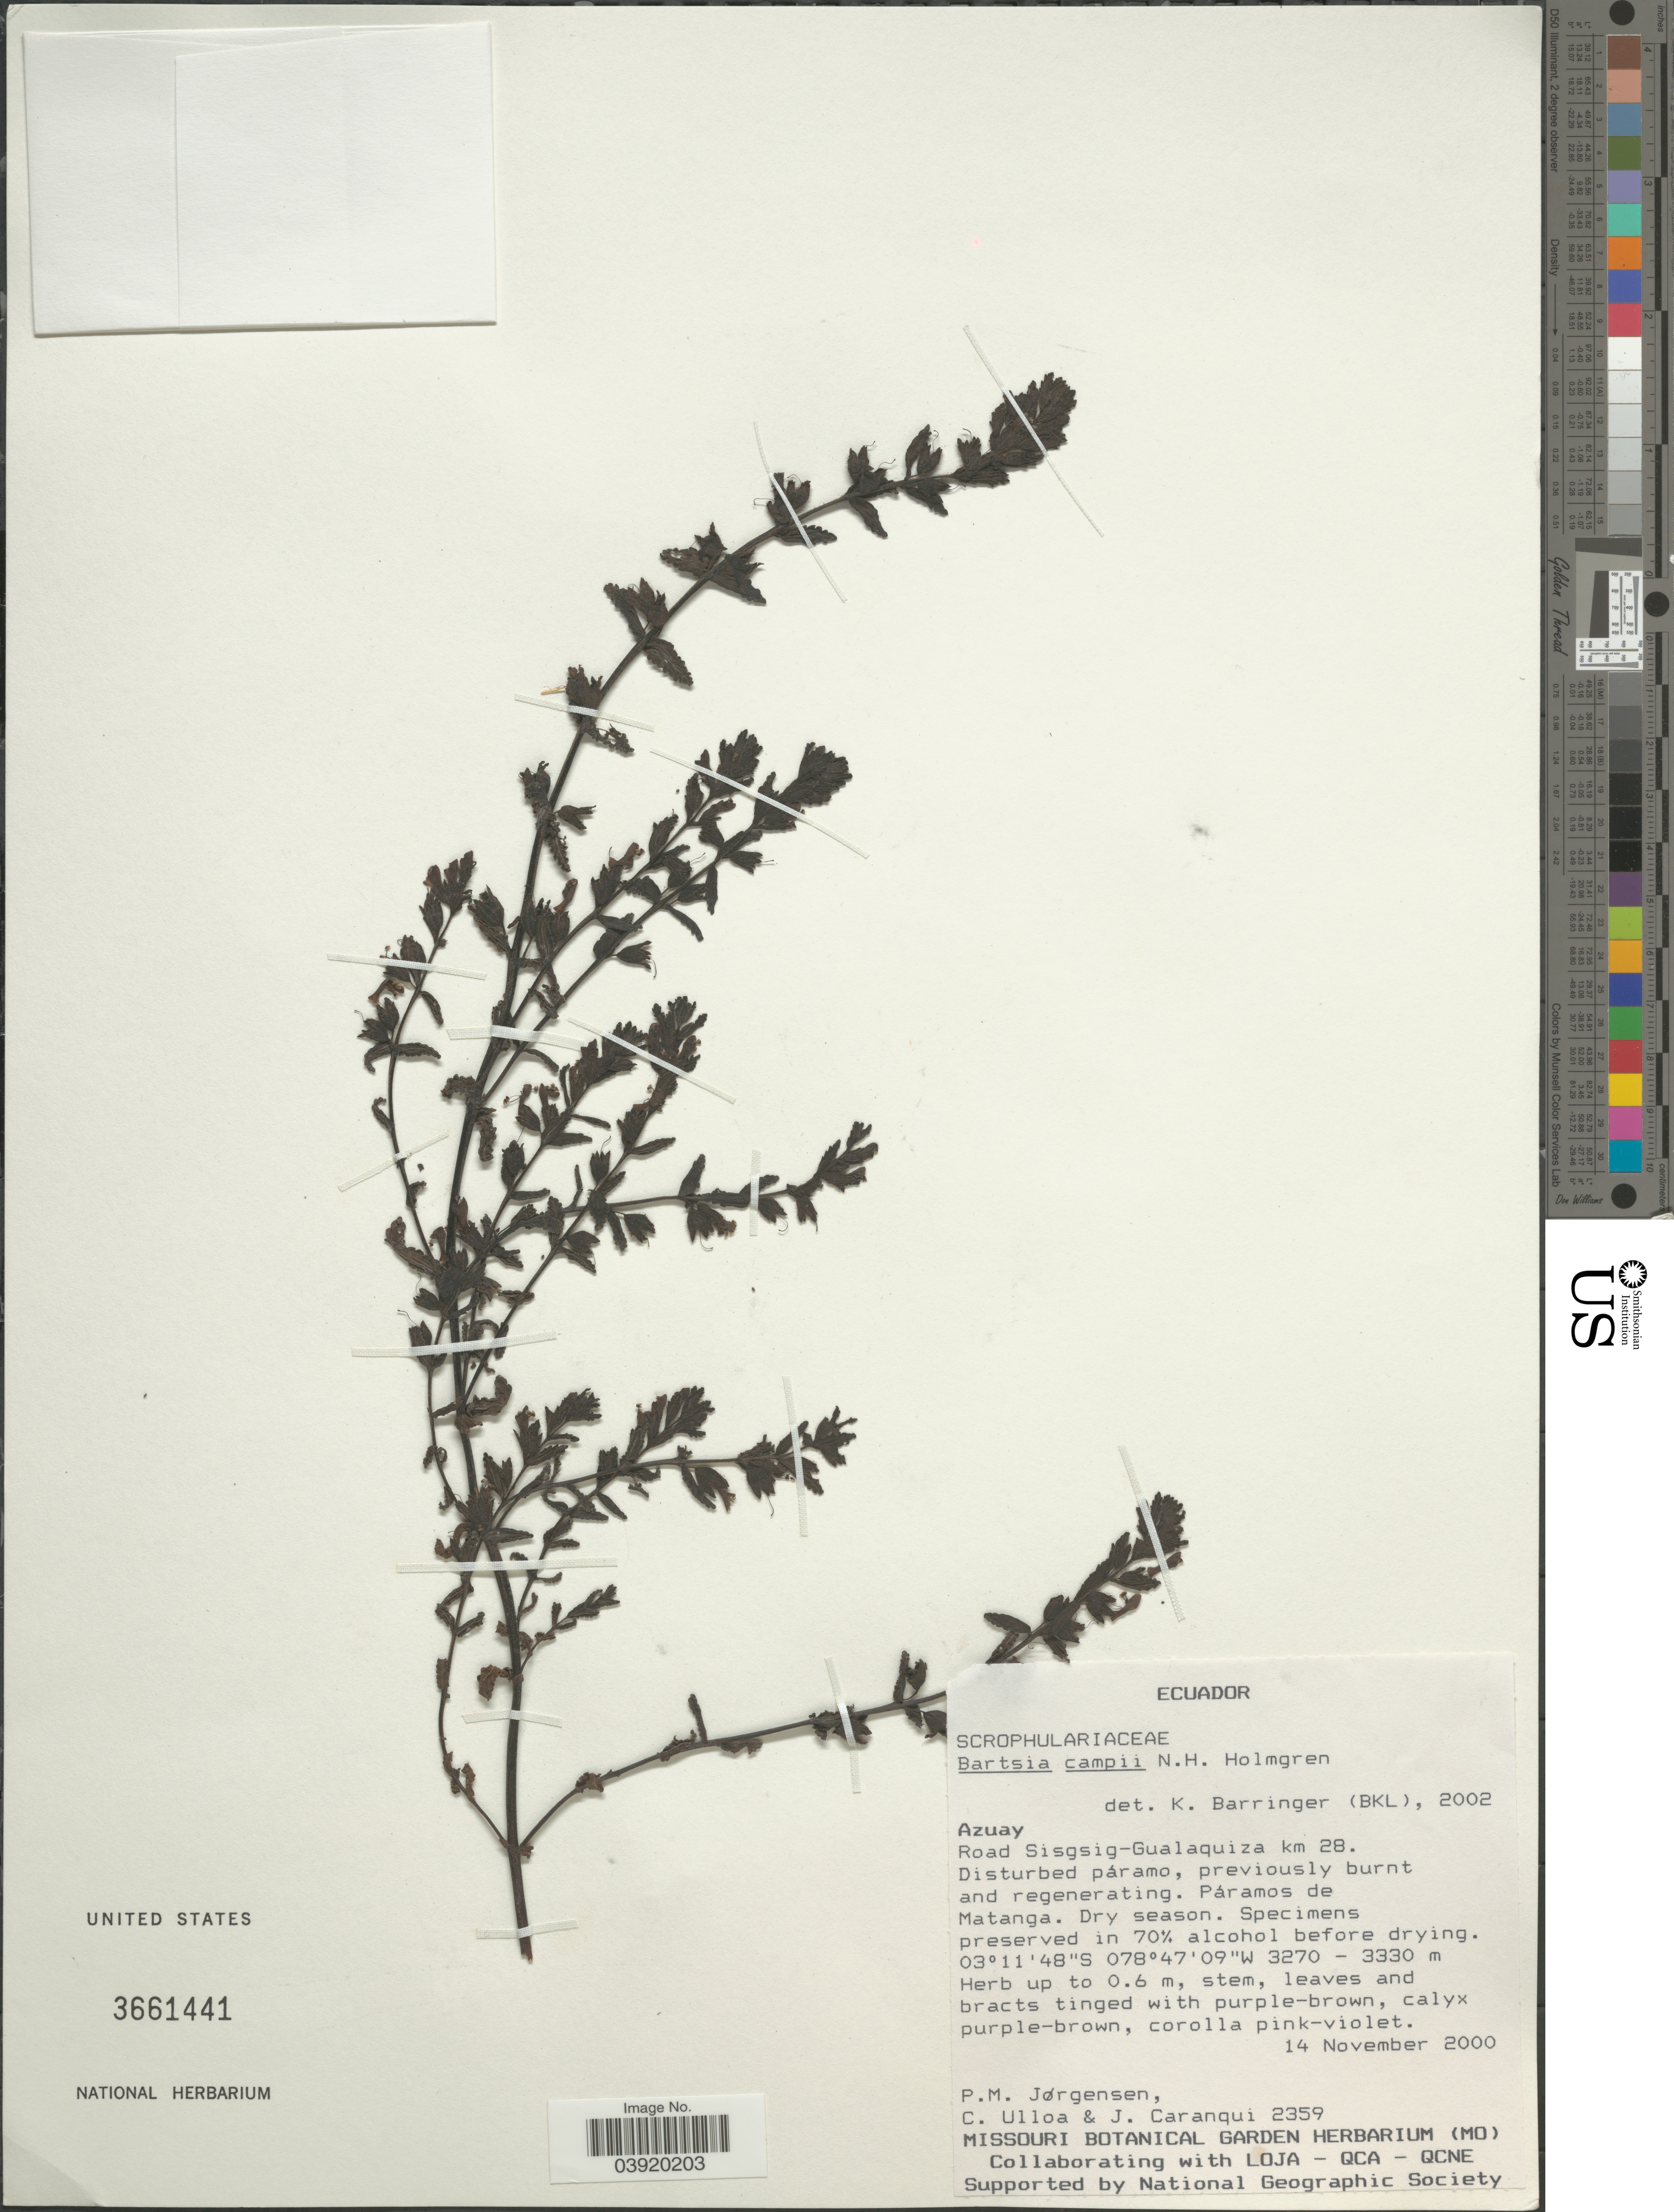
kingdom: Plantae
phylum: Tracheophyta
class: Magnoliopsida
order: Lamiales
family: Orobanchaceae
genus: Bartsia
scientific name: Bartsia campii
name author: N.H. Holmgren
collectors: P. Jørgensen, C. Ulloa & J. Caranqui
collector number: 2359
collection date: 2000-11-14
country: Ecuador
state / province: Azuay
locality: Road Sisgsig-Gualaquiza km 28. Páramos de Matanga.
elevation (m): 3270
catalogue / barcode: US 3661441